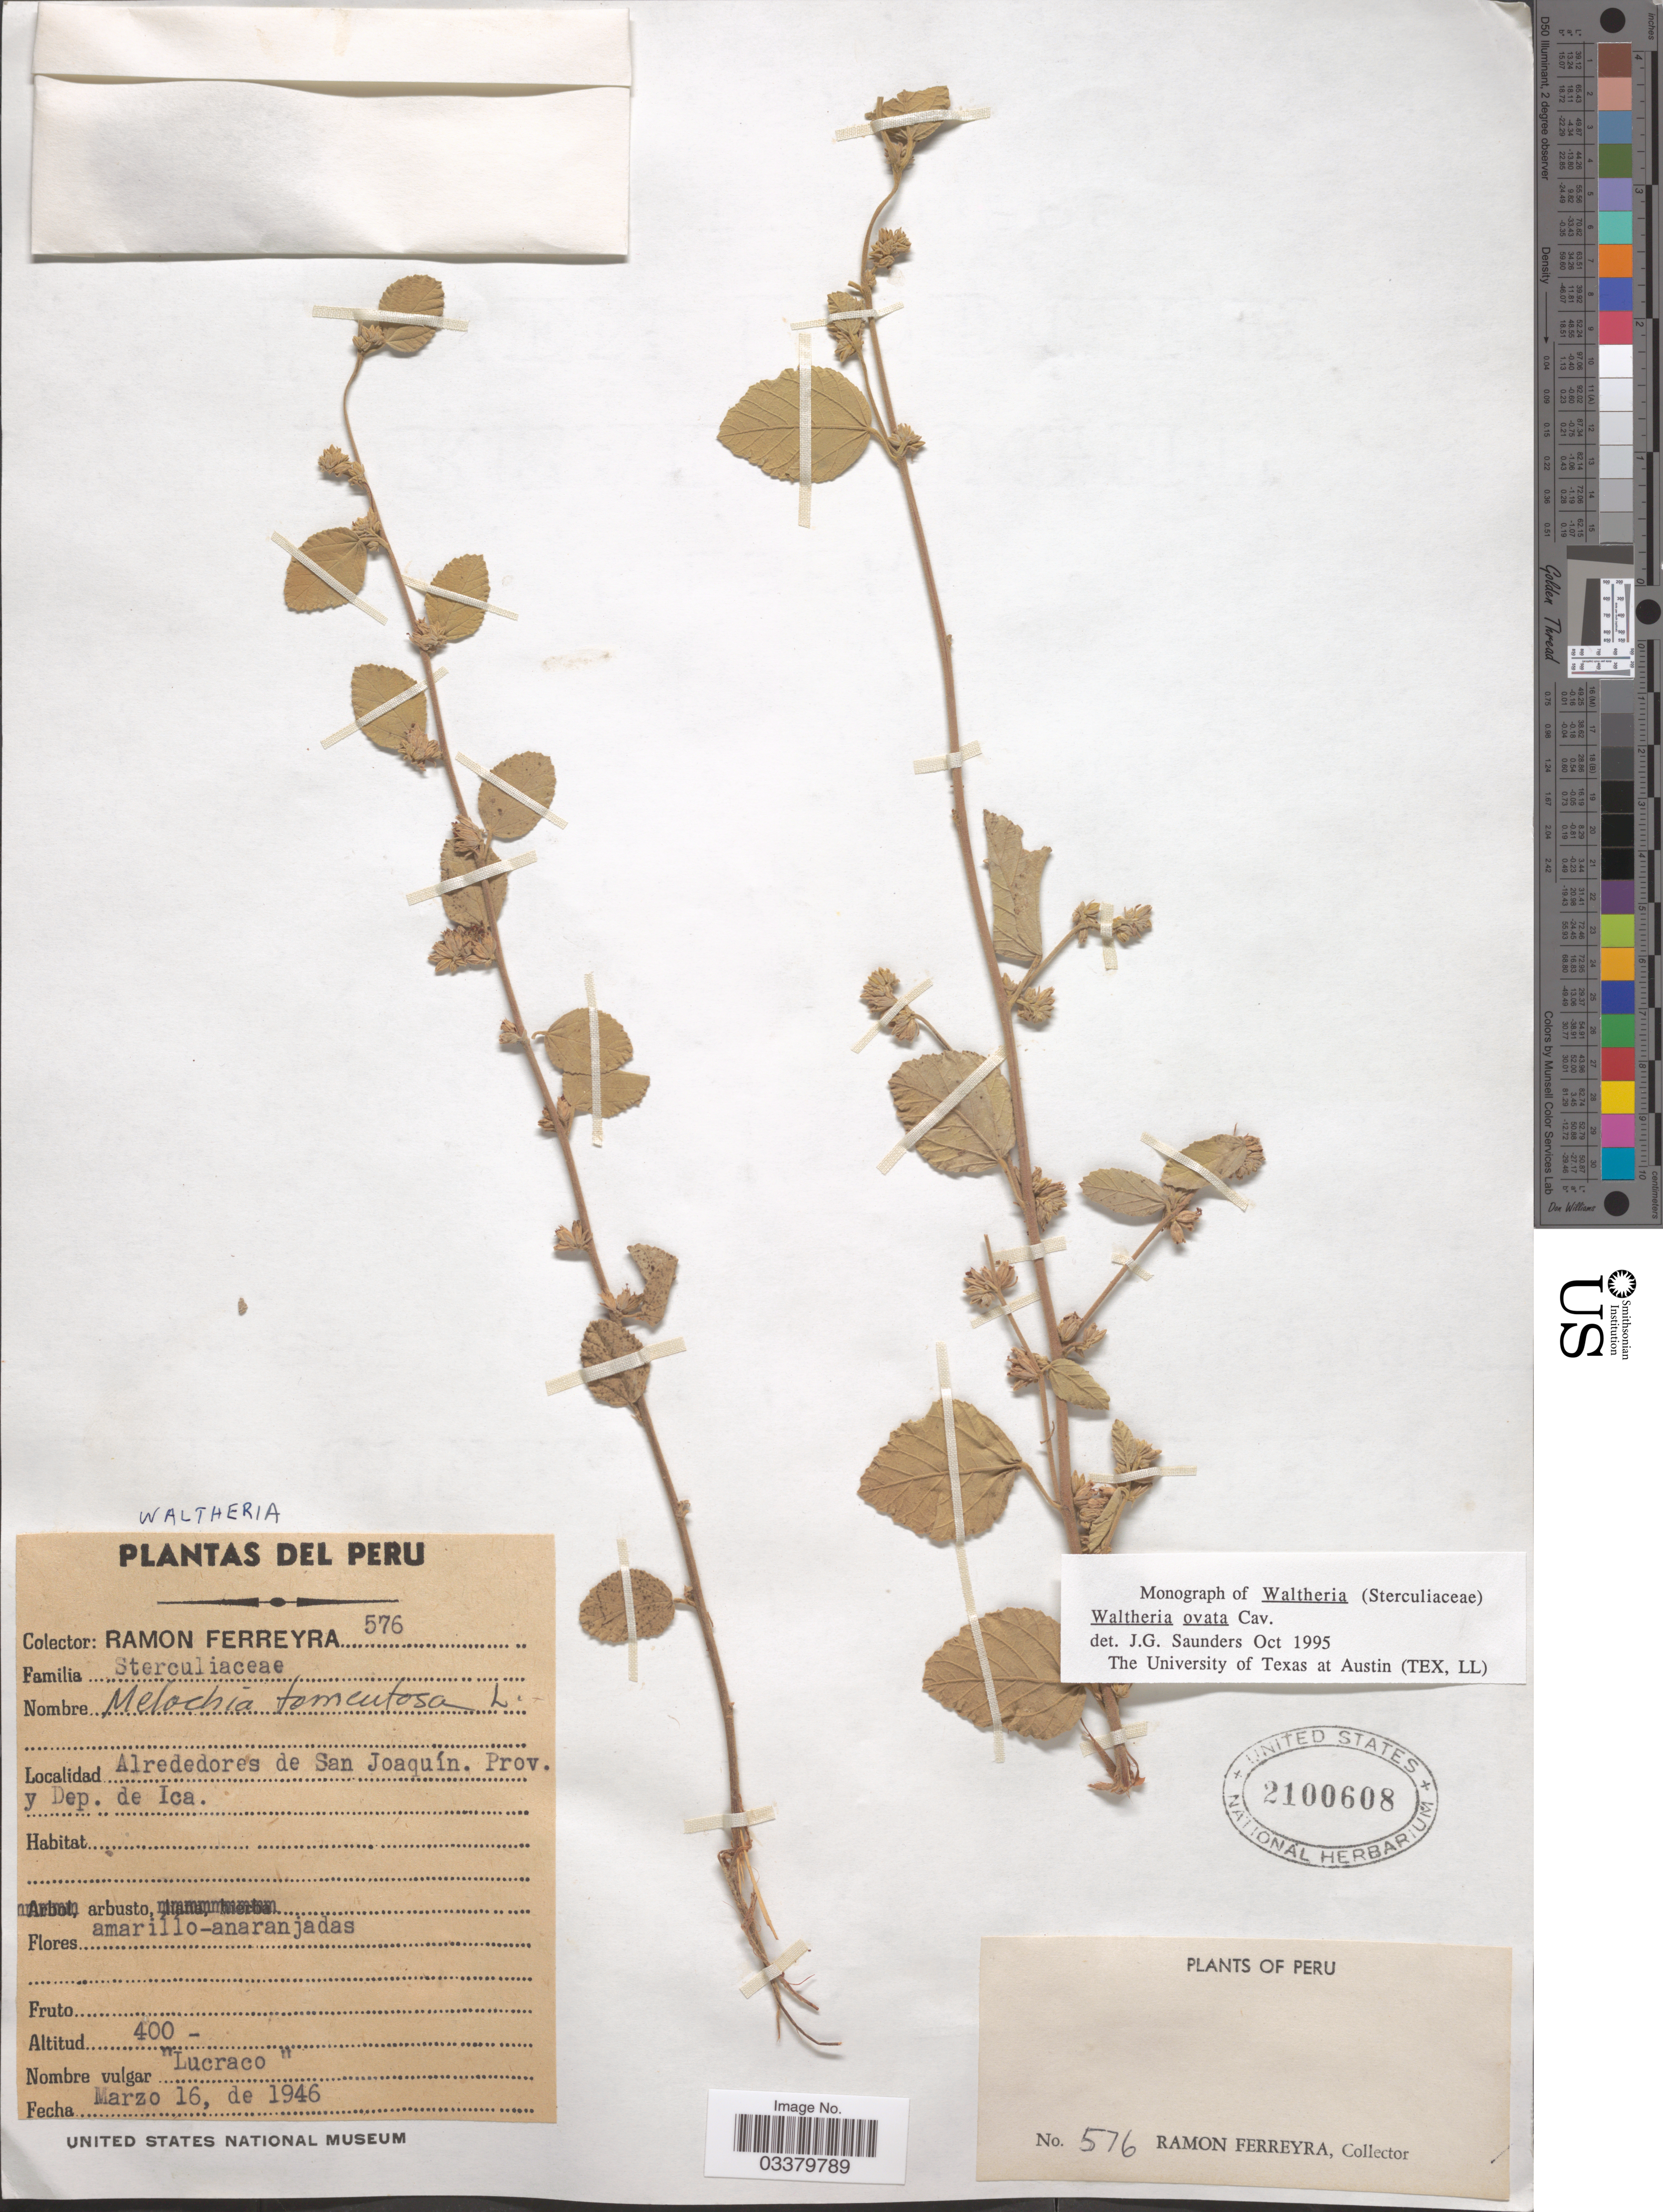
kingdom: Plantae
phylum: Tracheophyta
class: Magnoliopsida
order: Malvales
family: Malvaceae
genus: Waltheria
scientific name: Waltheria ovata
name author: Cav.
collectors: R. A. Ferreyra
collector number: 576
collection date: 1946-03-16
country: Peru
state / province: Ica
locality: Alrededores de San Joaquín. Prov. y Dep. de Ica.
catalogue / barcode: US 2100608